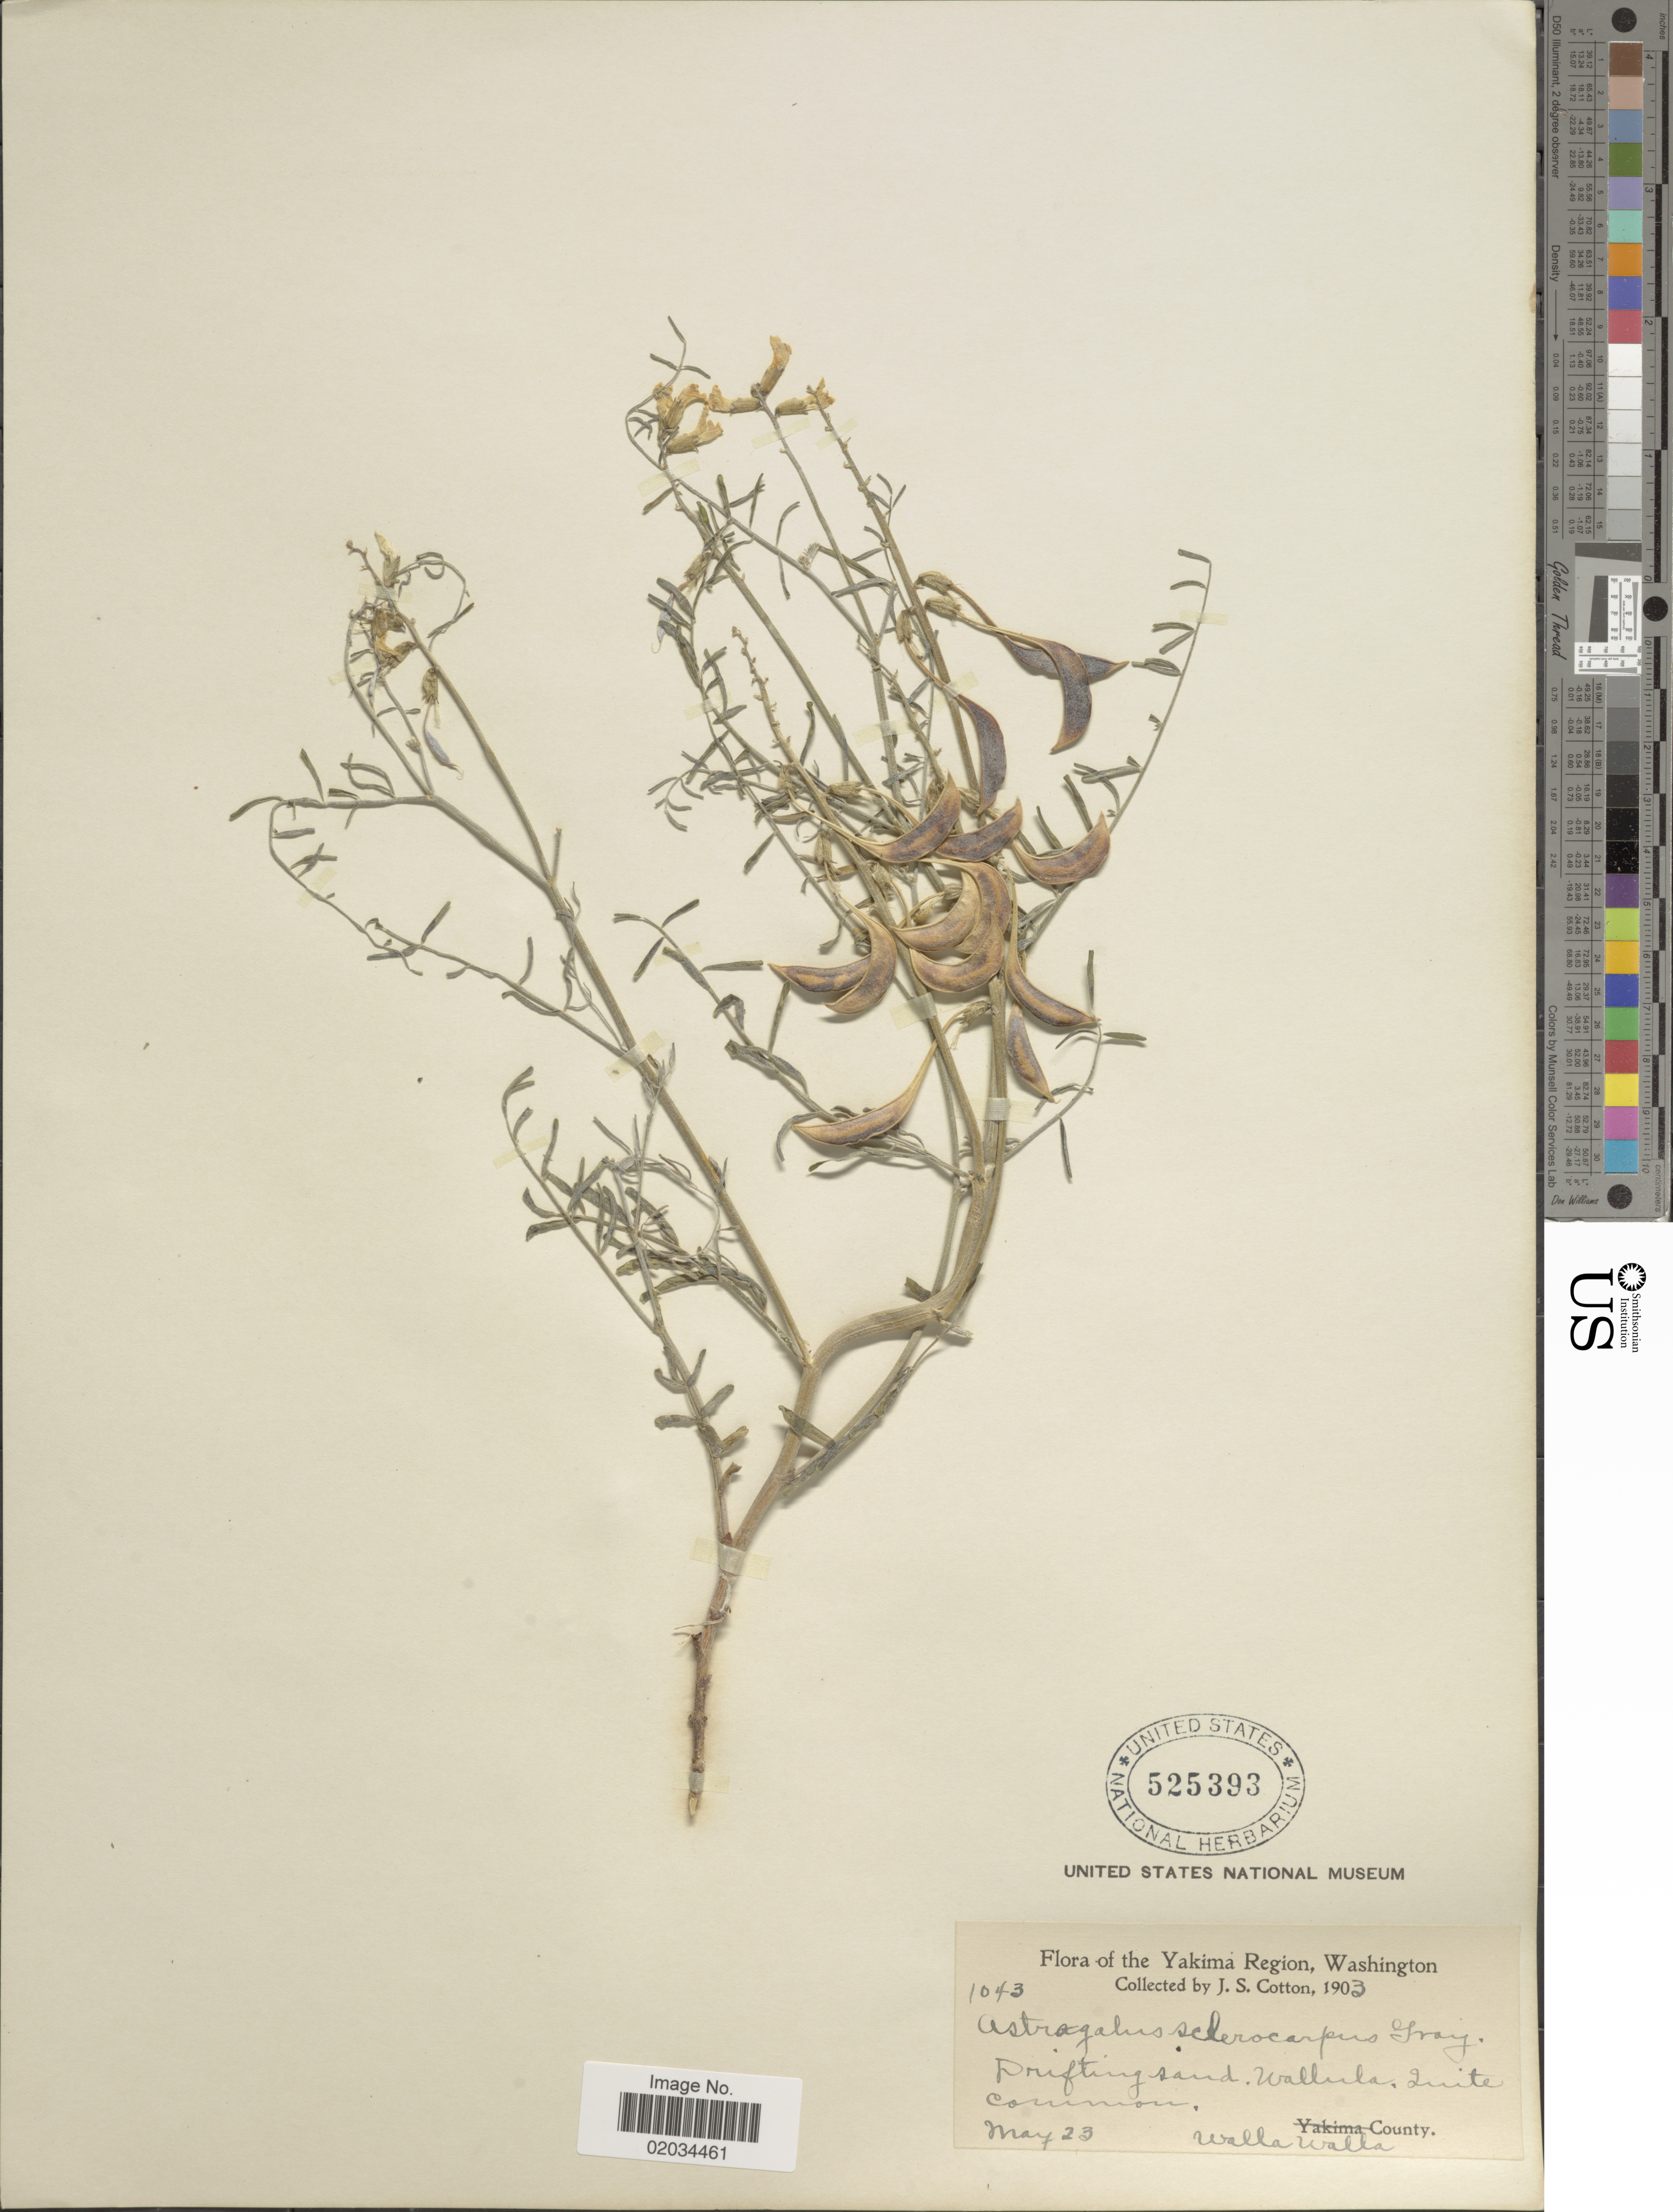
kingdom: Plantae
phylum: Tracheophyta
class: Magnoliopsida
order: Fabales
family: Fabaceae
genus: Astragalus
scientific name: Astragalus sclerocarpus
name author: A. Gray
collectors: J. S. Cotton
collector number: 1043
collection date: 1903-05-23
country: United States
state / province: Washington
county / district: Walla Walla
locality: Yakima Region, Wallula, Walla Walla County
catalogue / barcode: US 525393